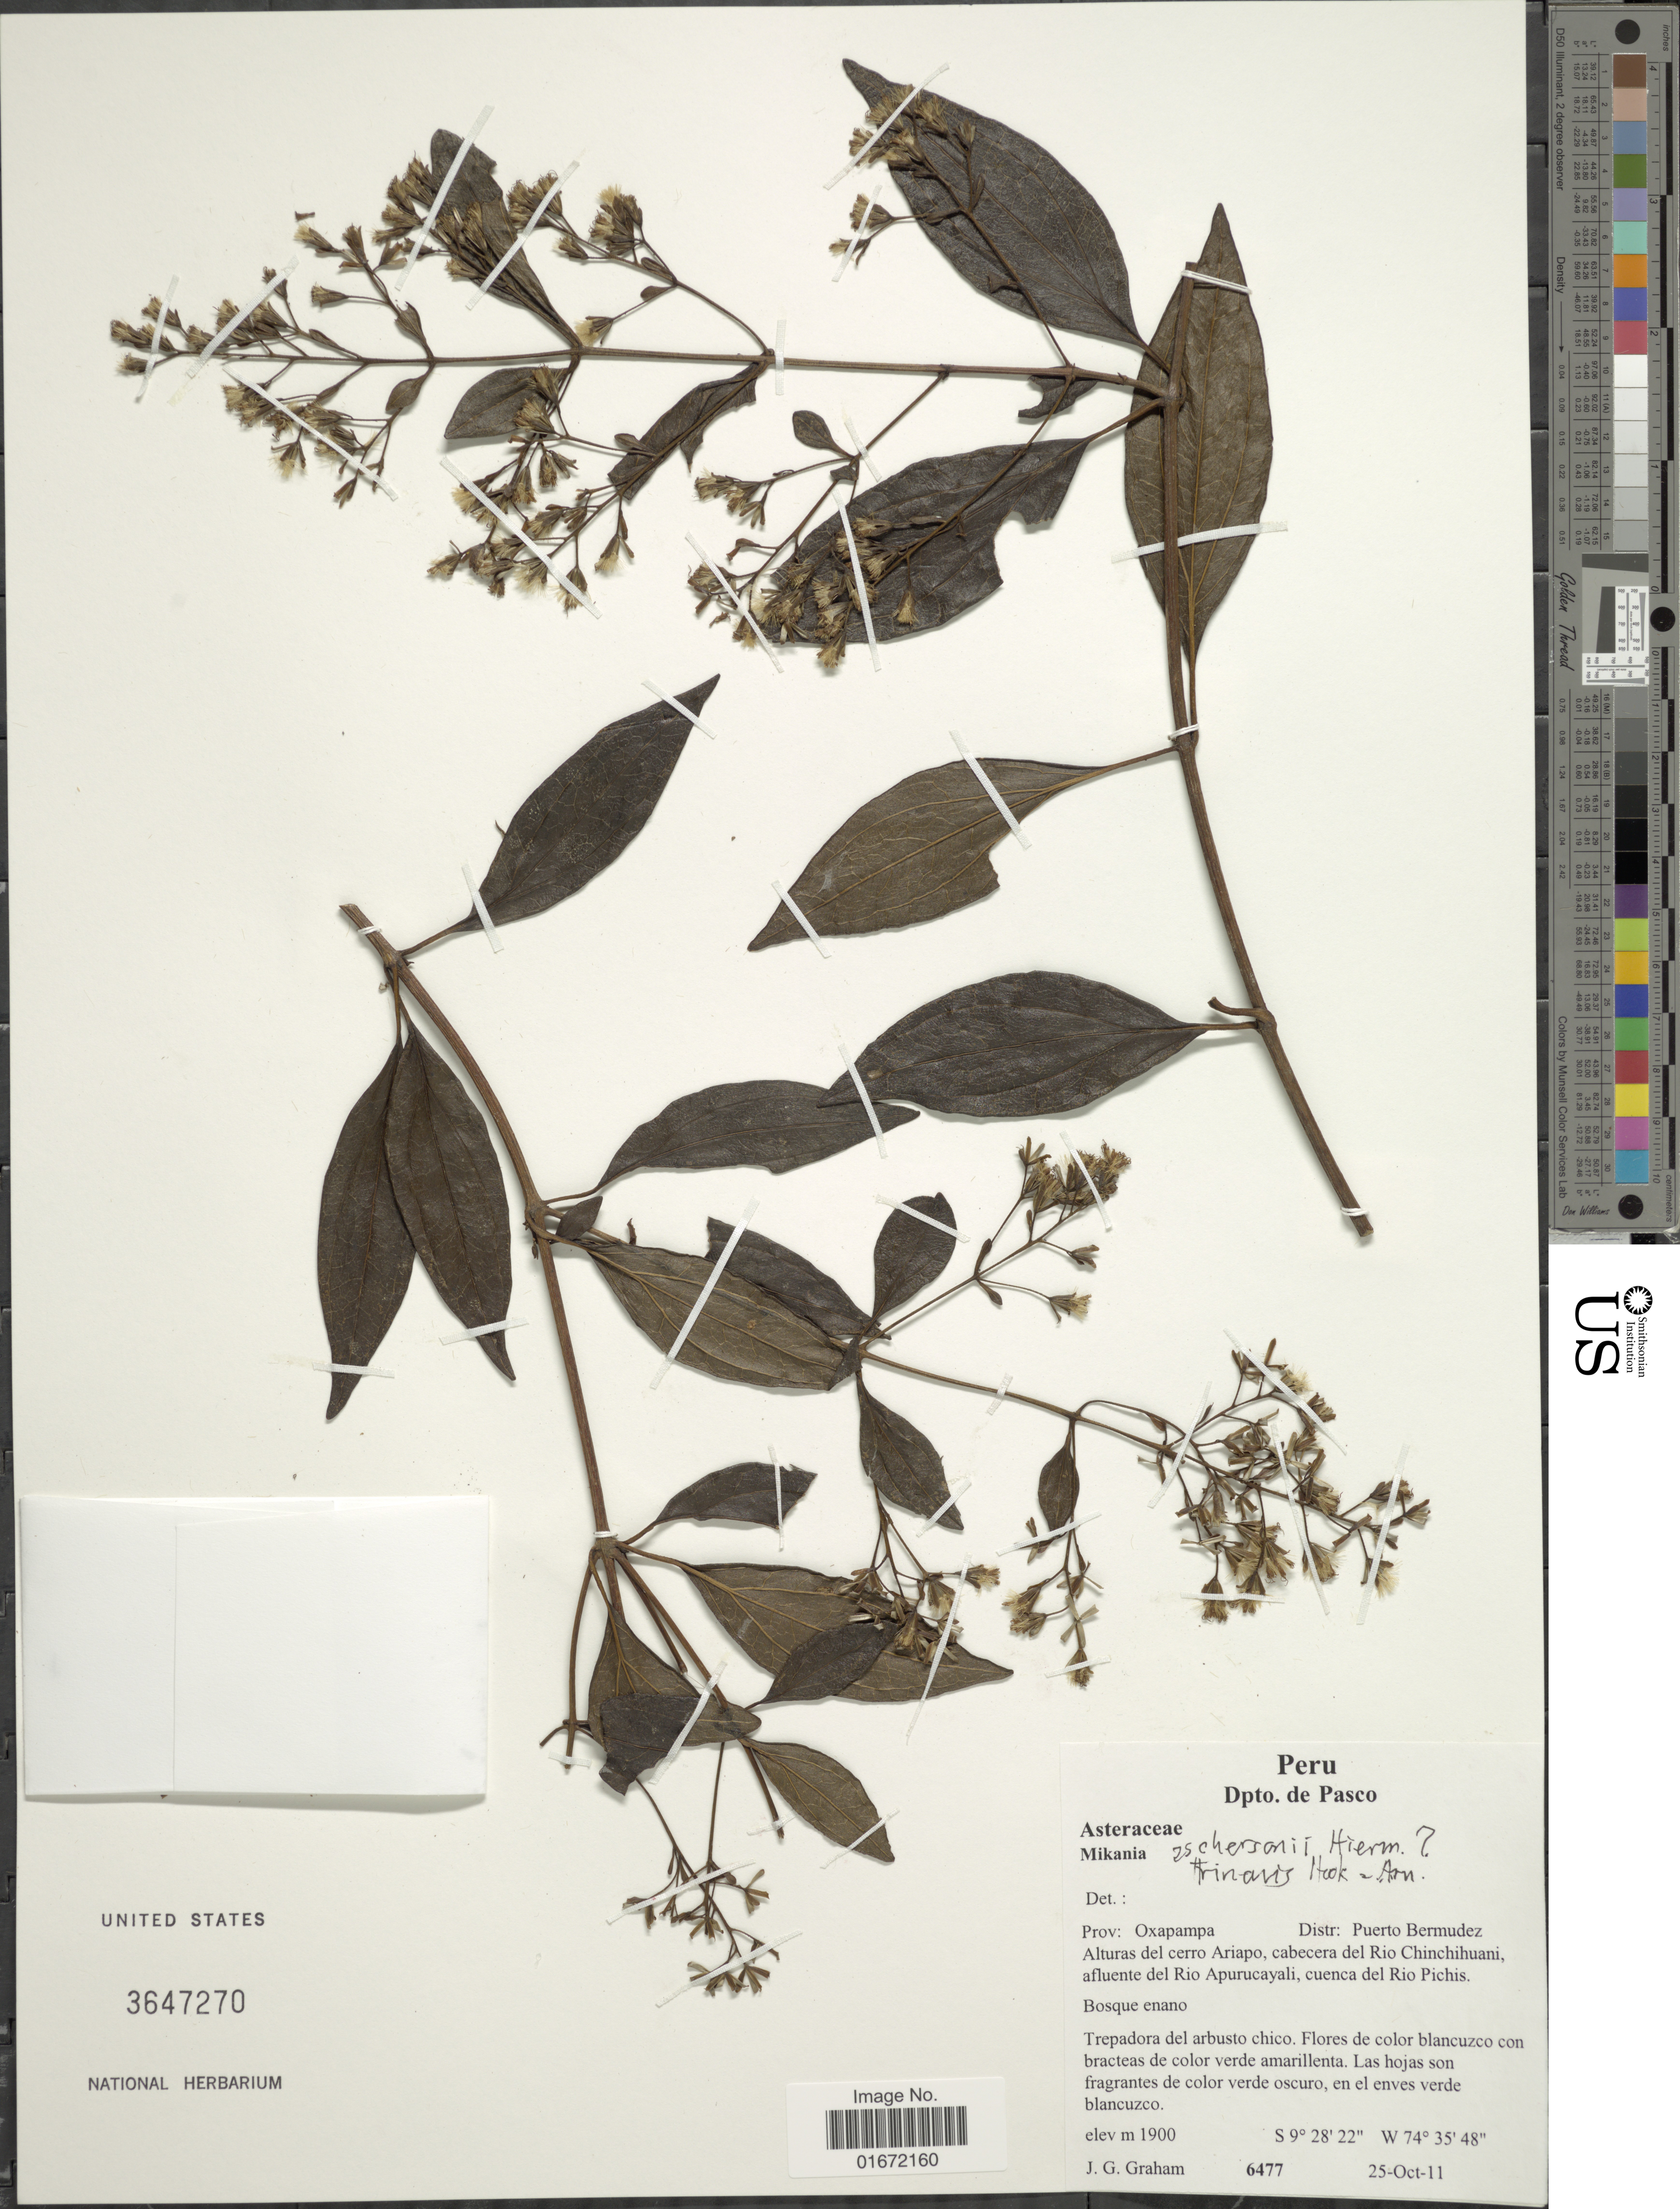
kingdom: Plantae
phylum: Tracheophyta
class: Magnoliopsida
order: Asterales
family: Asteraceae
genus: Mikania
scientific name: Mikania aschersonii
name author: Hieron.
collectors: J. Graham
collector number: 6477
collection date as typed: Transcribed d/m/y: 25/10/11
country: Peru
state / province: Pasco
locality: Dpto. de Pasco. Prov: Oxapampa. Distr: Puerto Bermudez. Alturas del cerro Ariapo, cabecera del Rio Chinchihuani, afluente del Rio Apurucayali, cuenca del Rio Pichis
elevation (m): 1900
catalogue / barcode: US 3647270